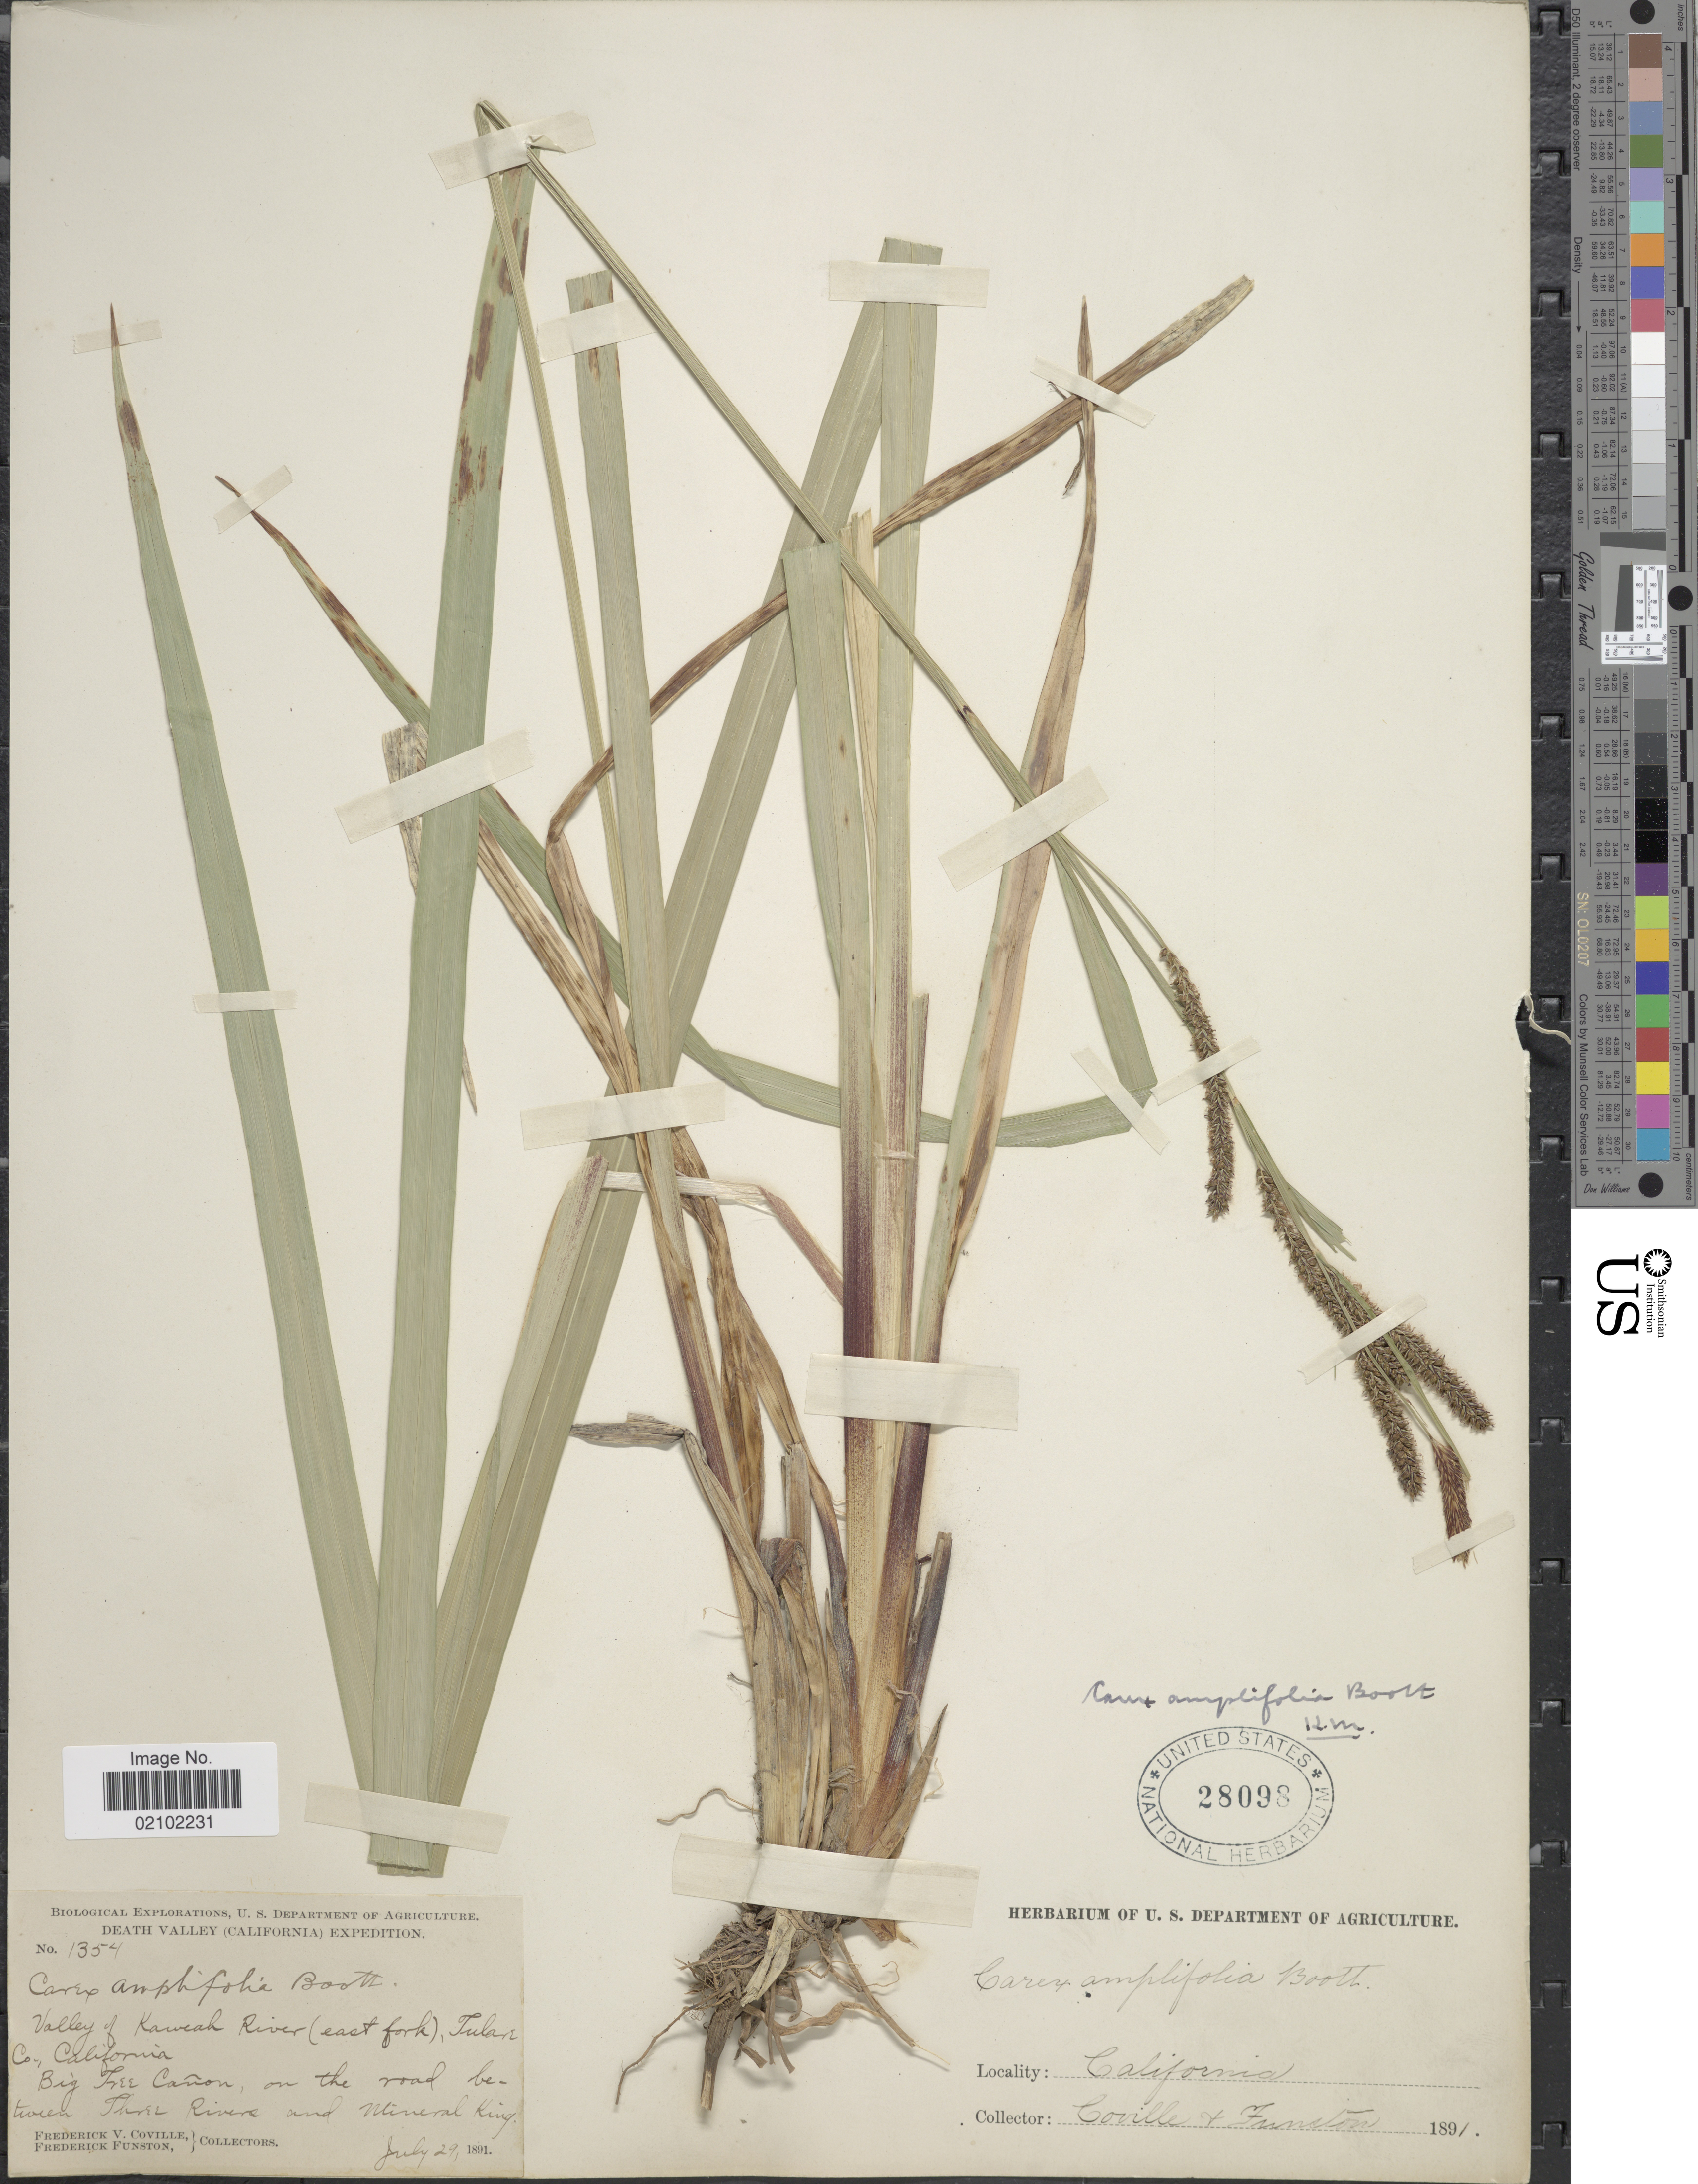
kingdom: Plantae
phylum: Tracheophyta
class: Liliopsida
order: Poales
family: Cyperaceae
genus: Carex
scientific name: Carex amplifolia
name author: Boott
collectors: F. V. Coville & F. Funston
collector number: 1354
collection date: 1891-07-29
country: United States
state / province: California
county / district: Tulare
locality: Death Valley. Valley of Kaweah River (east fork) Tulare Co. California. Big Tree Canon, on the road between Three Rivers and Mineral King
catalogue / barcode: US 28098